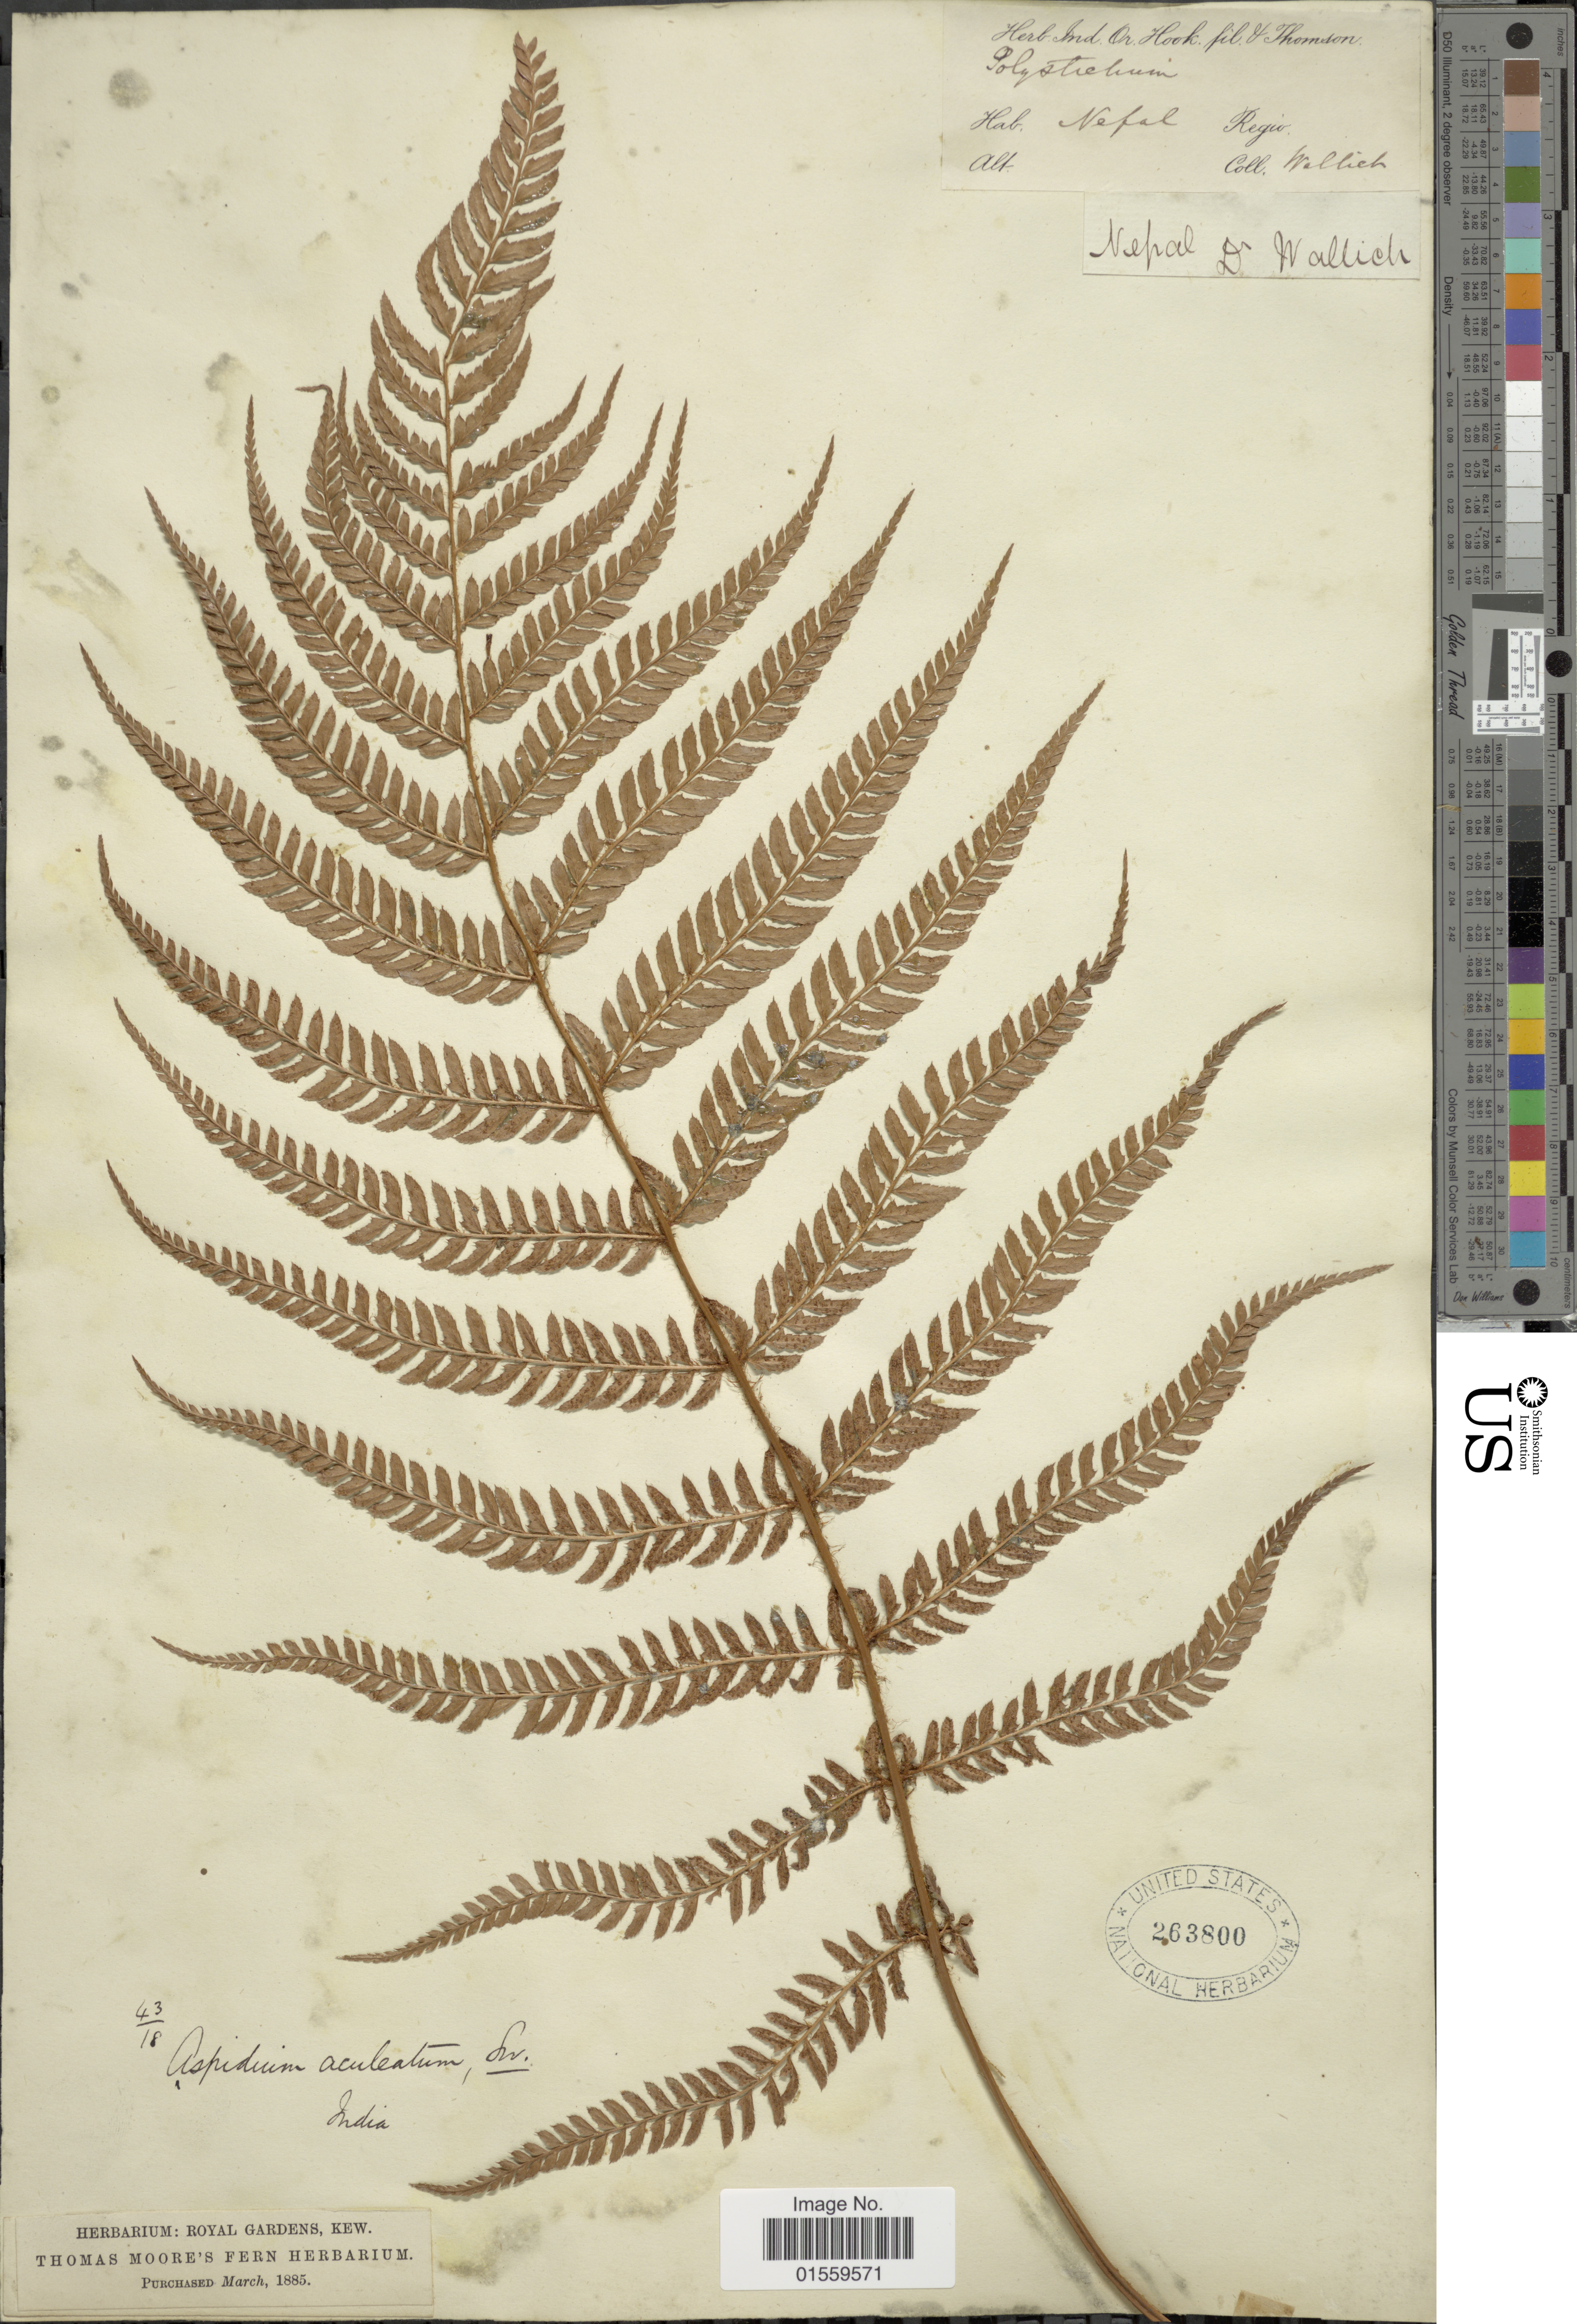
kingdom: Plantae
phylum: Tracheophyta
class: Polypodiopsida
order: Polypodiales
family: Dryopteridaceae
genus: Polystichum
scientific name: Polystichum setiferum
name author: (Forssk.) Moore ex Woynar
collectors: -- Wallich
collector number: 43/18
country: Nepal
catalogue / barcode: US 263800